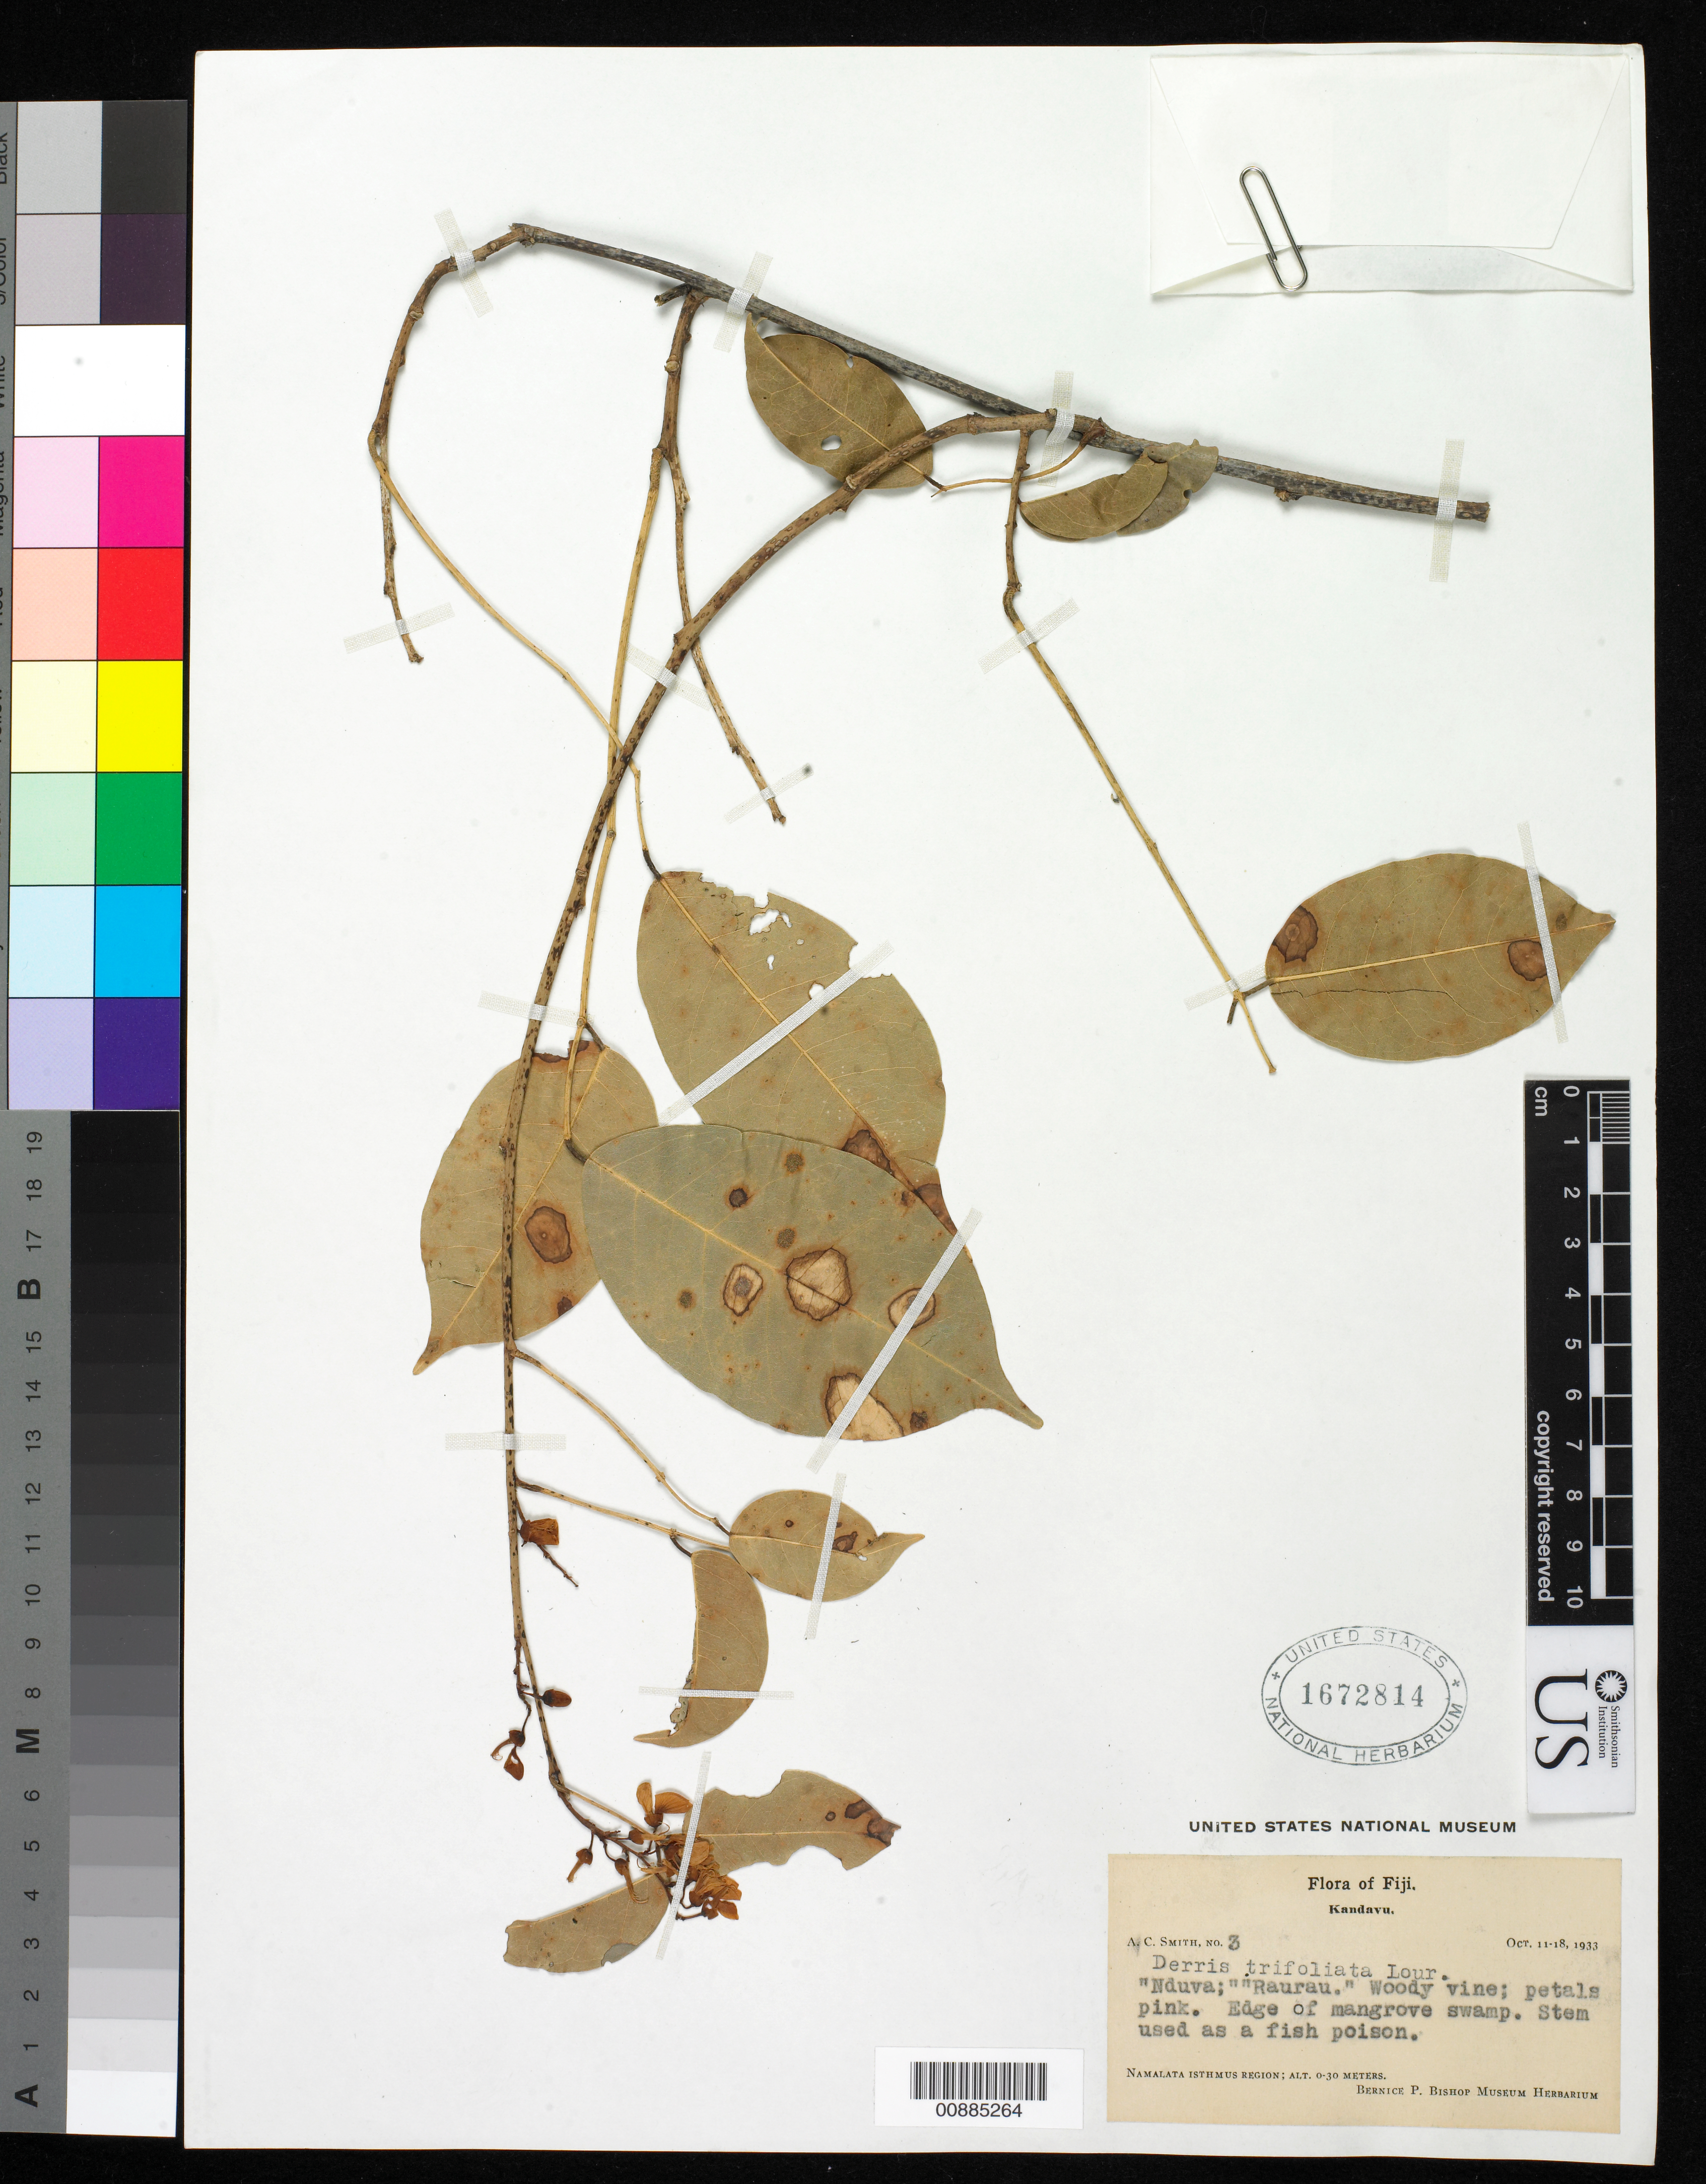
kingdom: Plantae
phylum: Tracheophyta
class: Magnoliopsida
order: Fabales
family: Fabaceae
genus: Derris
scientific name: Derris trifoliata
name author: Lour.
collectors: C. A. Smith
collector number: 3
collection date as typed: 11 Oct 1933 to 18 Oct 1933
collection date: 1933-10-11/1933-10-18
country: Fiji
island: Kadavu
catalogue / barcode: US 1672814